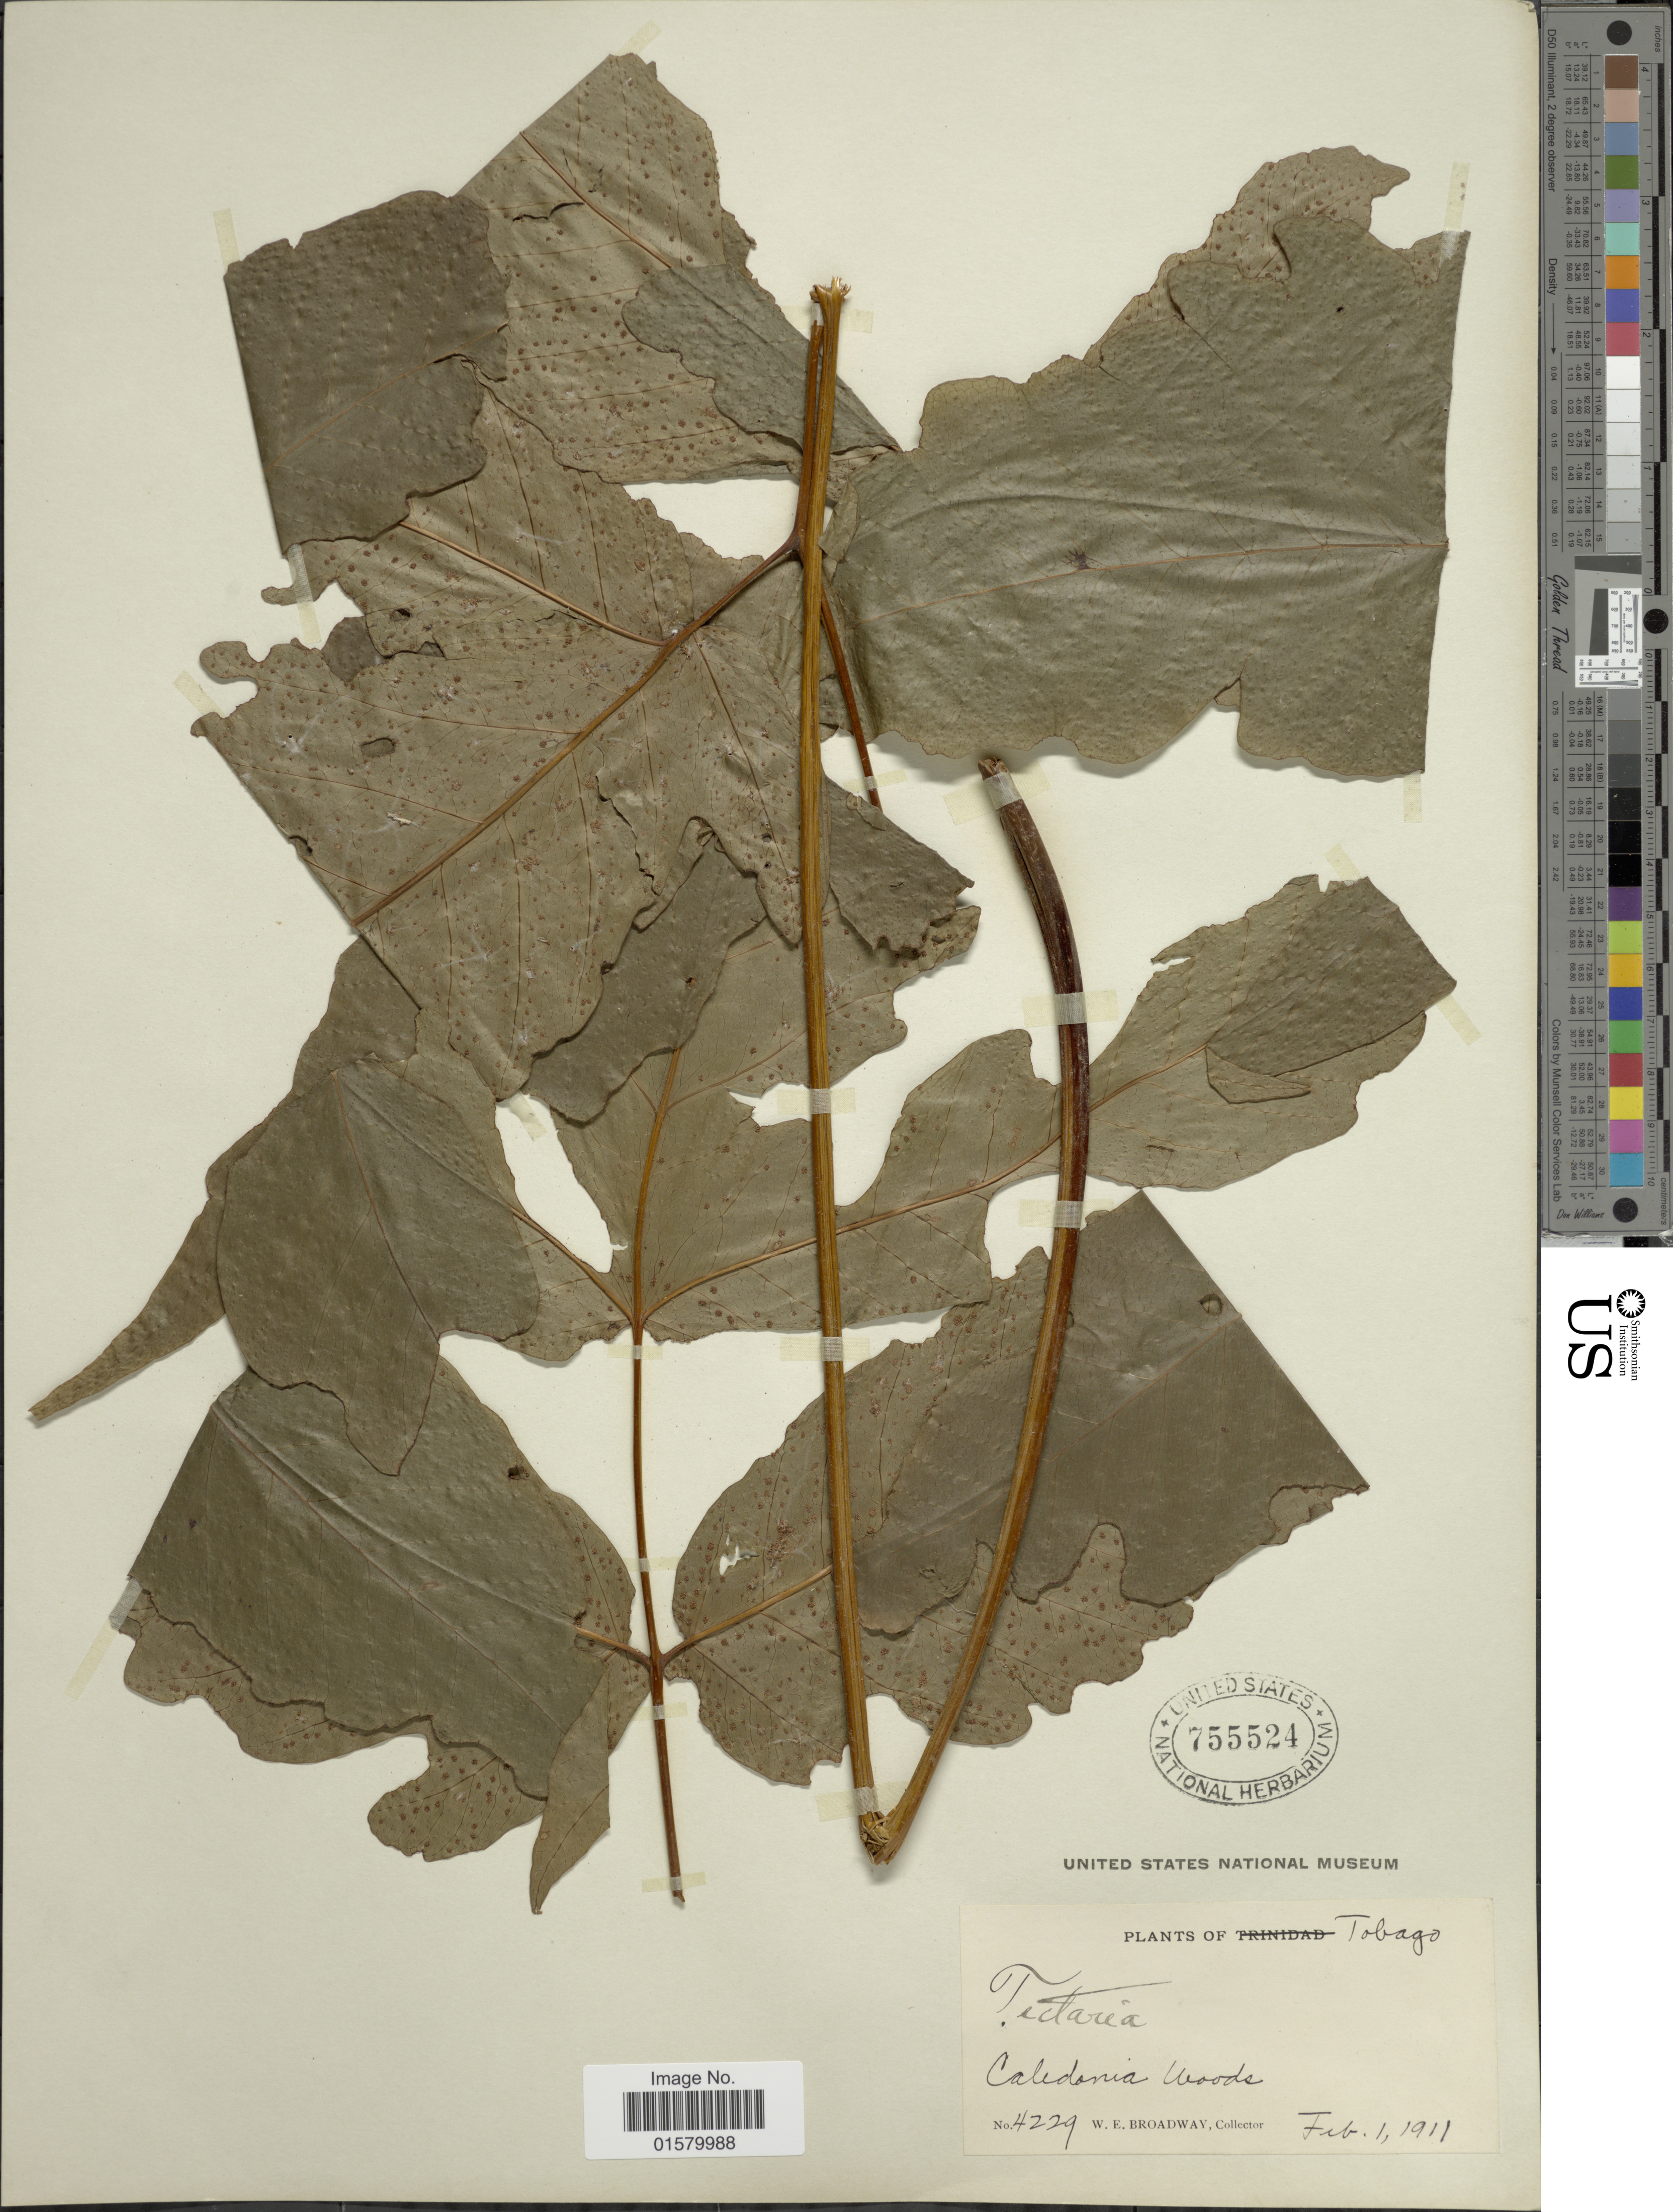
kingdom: Plantae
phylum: Tracheophyta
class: Polypodiopsida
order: Polypodiales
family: Tectariaceae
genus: Tectaria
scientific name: Tectaria trifoliata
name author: (L.) Cav.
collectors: W. E. Broadway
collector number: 4229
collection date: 1911-02-01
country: Trinidad and Tobago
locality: Tobago, Caledonia Woods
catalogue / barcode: US 755524